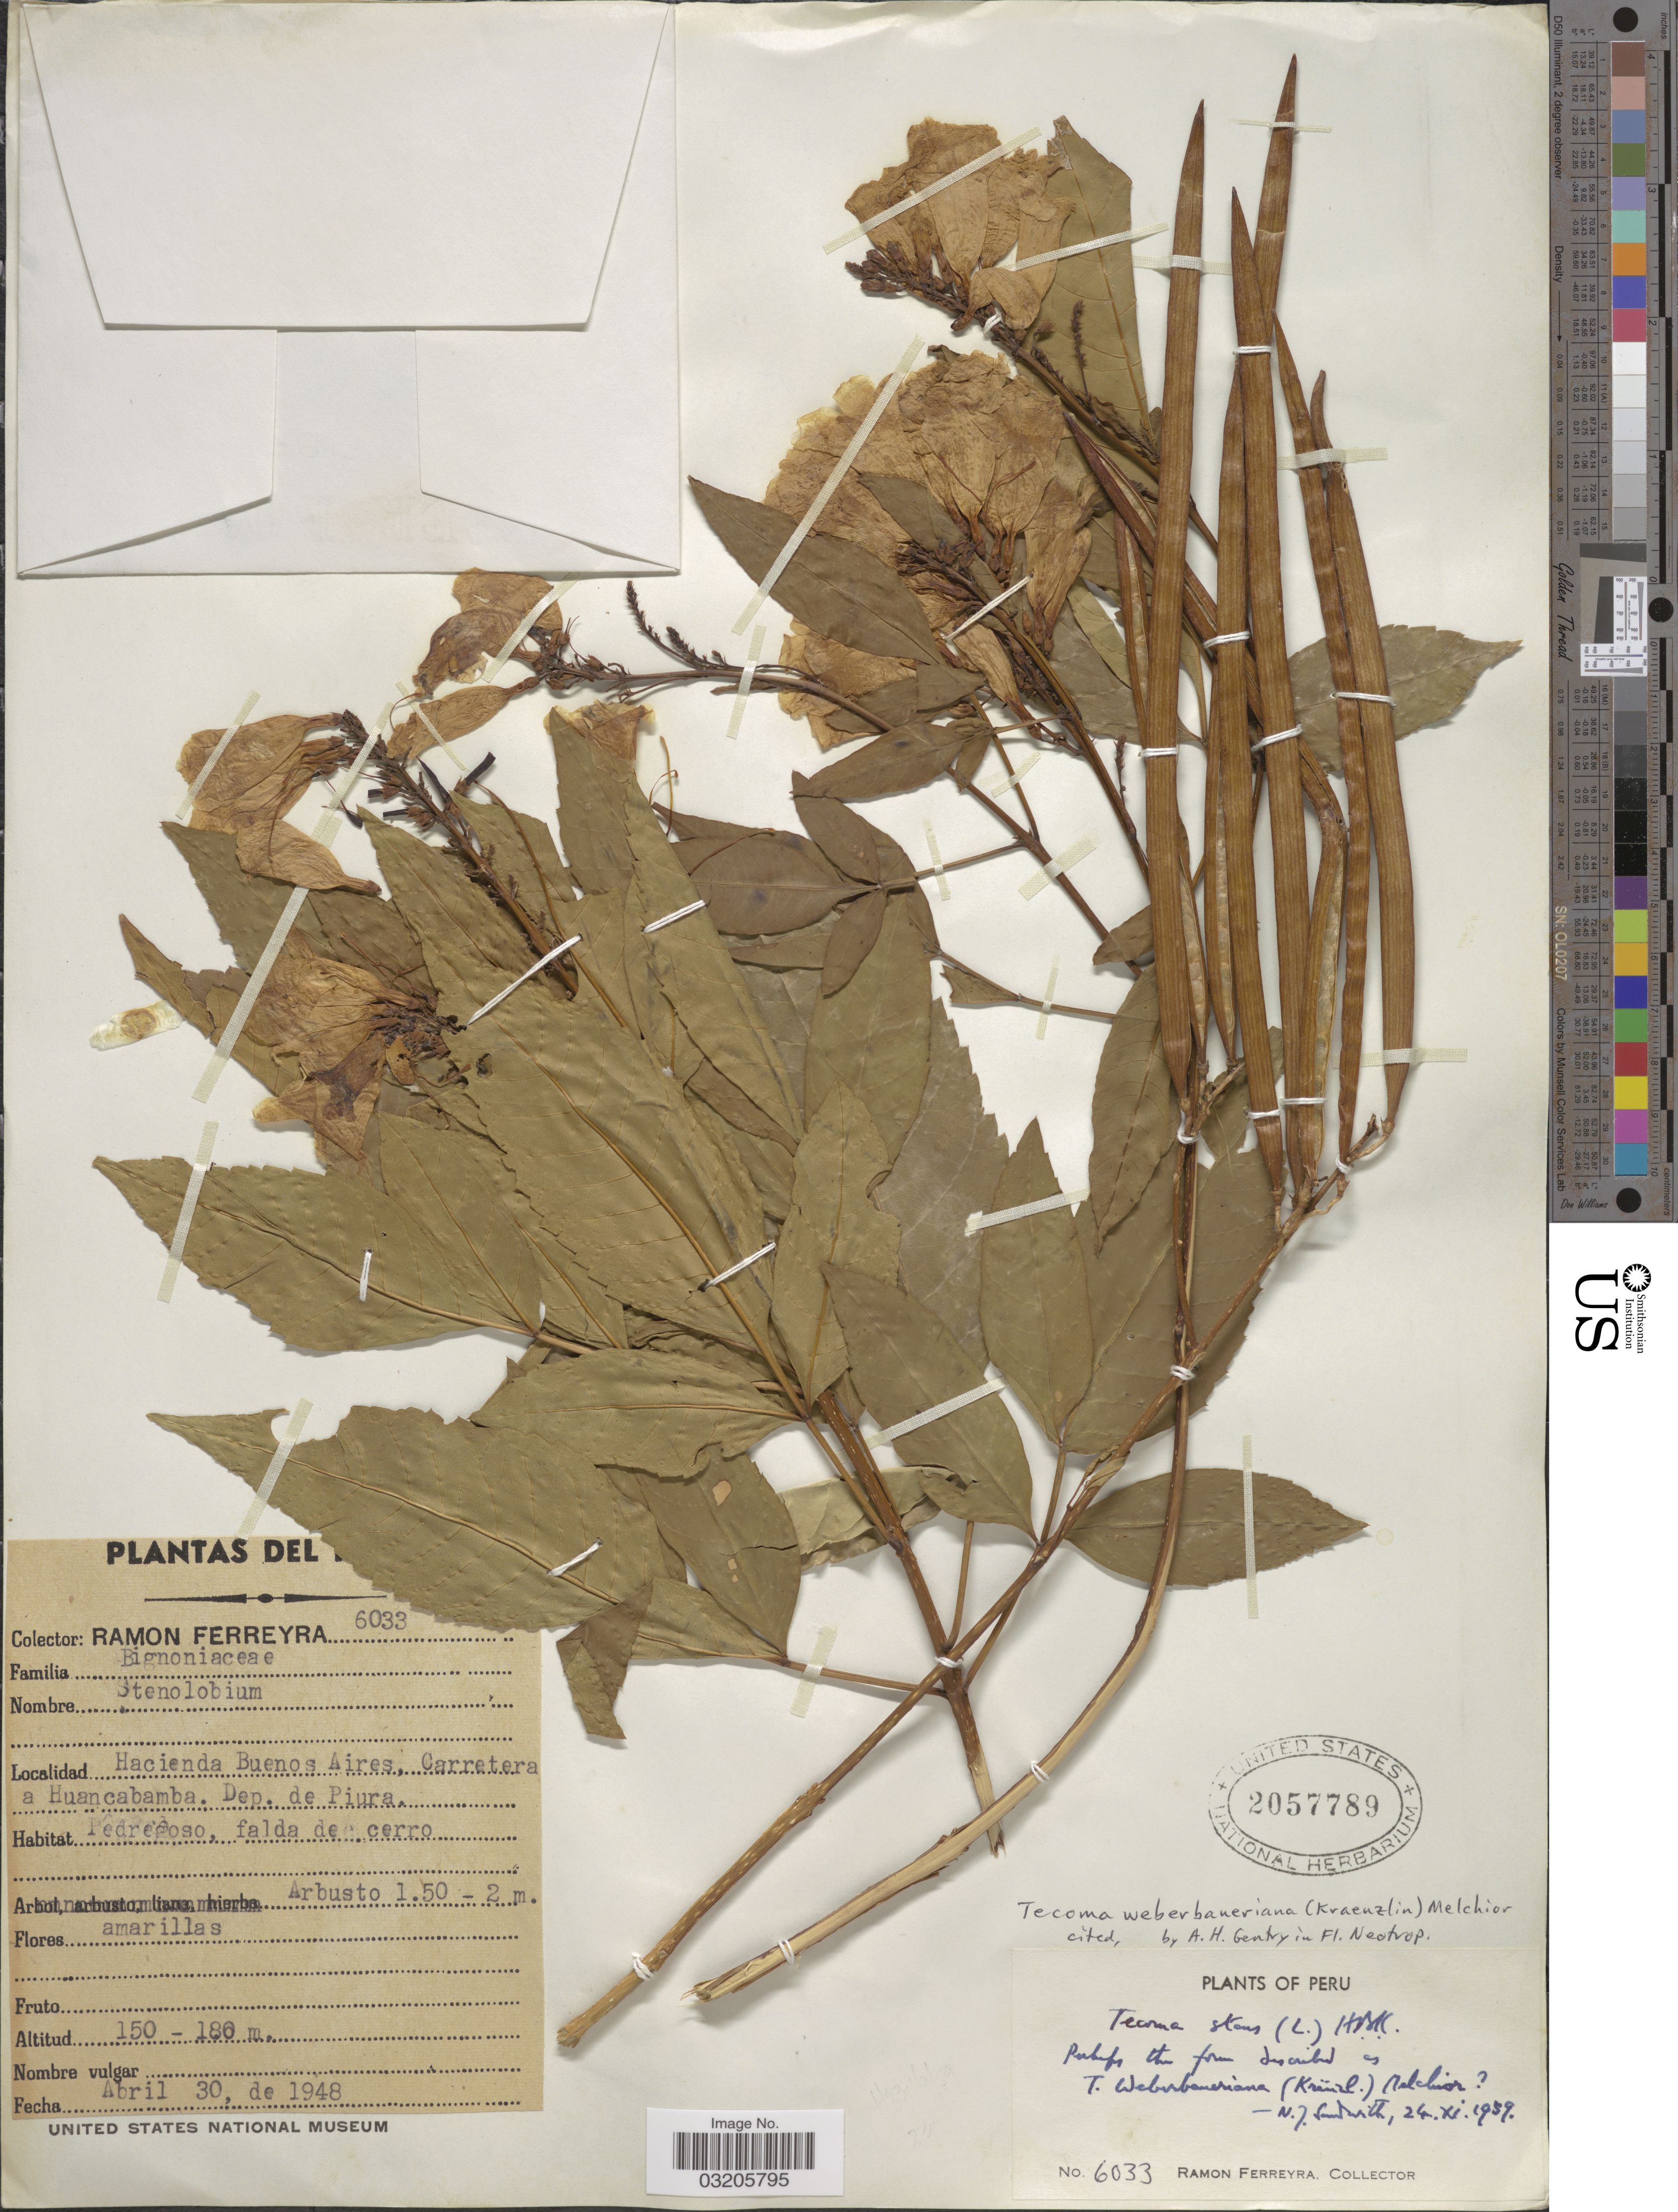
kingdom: Plantae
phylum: Tracheophyta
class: Magnoliopsida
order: Lamiales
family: Bignoniaceae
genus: Tecoma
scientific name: Tecoma weberbaueriana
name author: (Kraenzl.) Melch.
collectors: R. A. Ferreyra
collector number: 6033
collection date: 1948-04-30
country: Peru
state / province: Piura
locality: Hacienda Buenos Aires, Carretera a Huancabamba. Dep. de Piura.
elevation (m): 150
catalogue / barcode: US 2057789